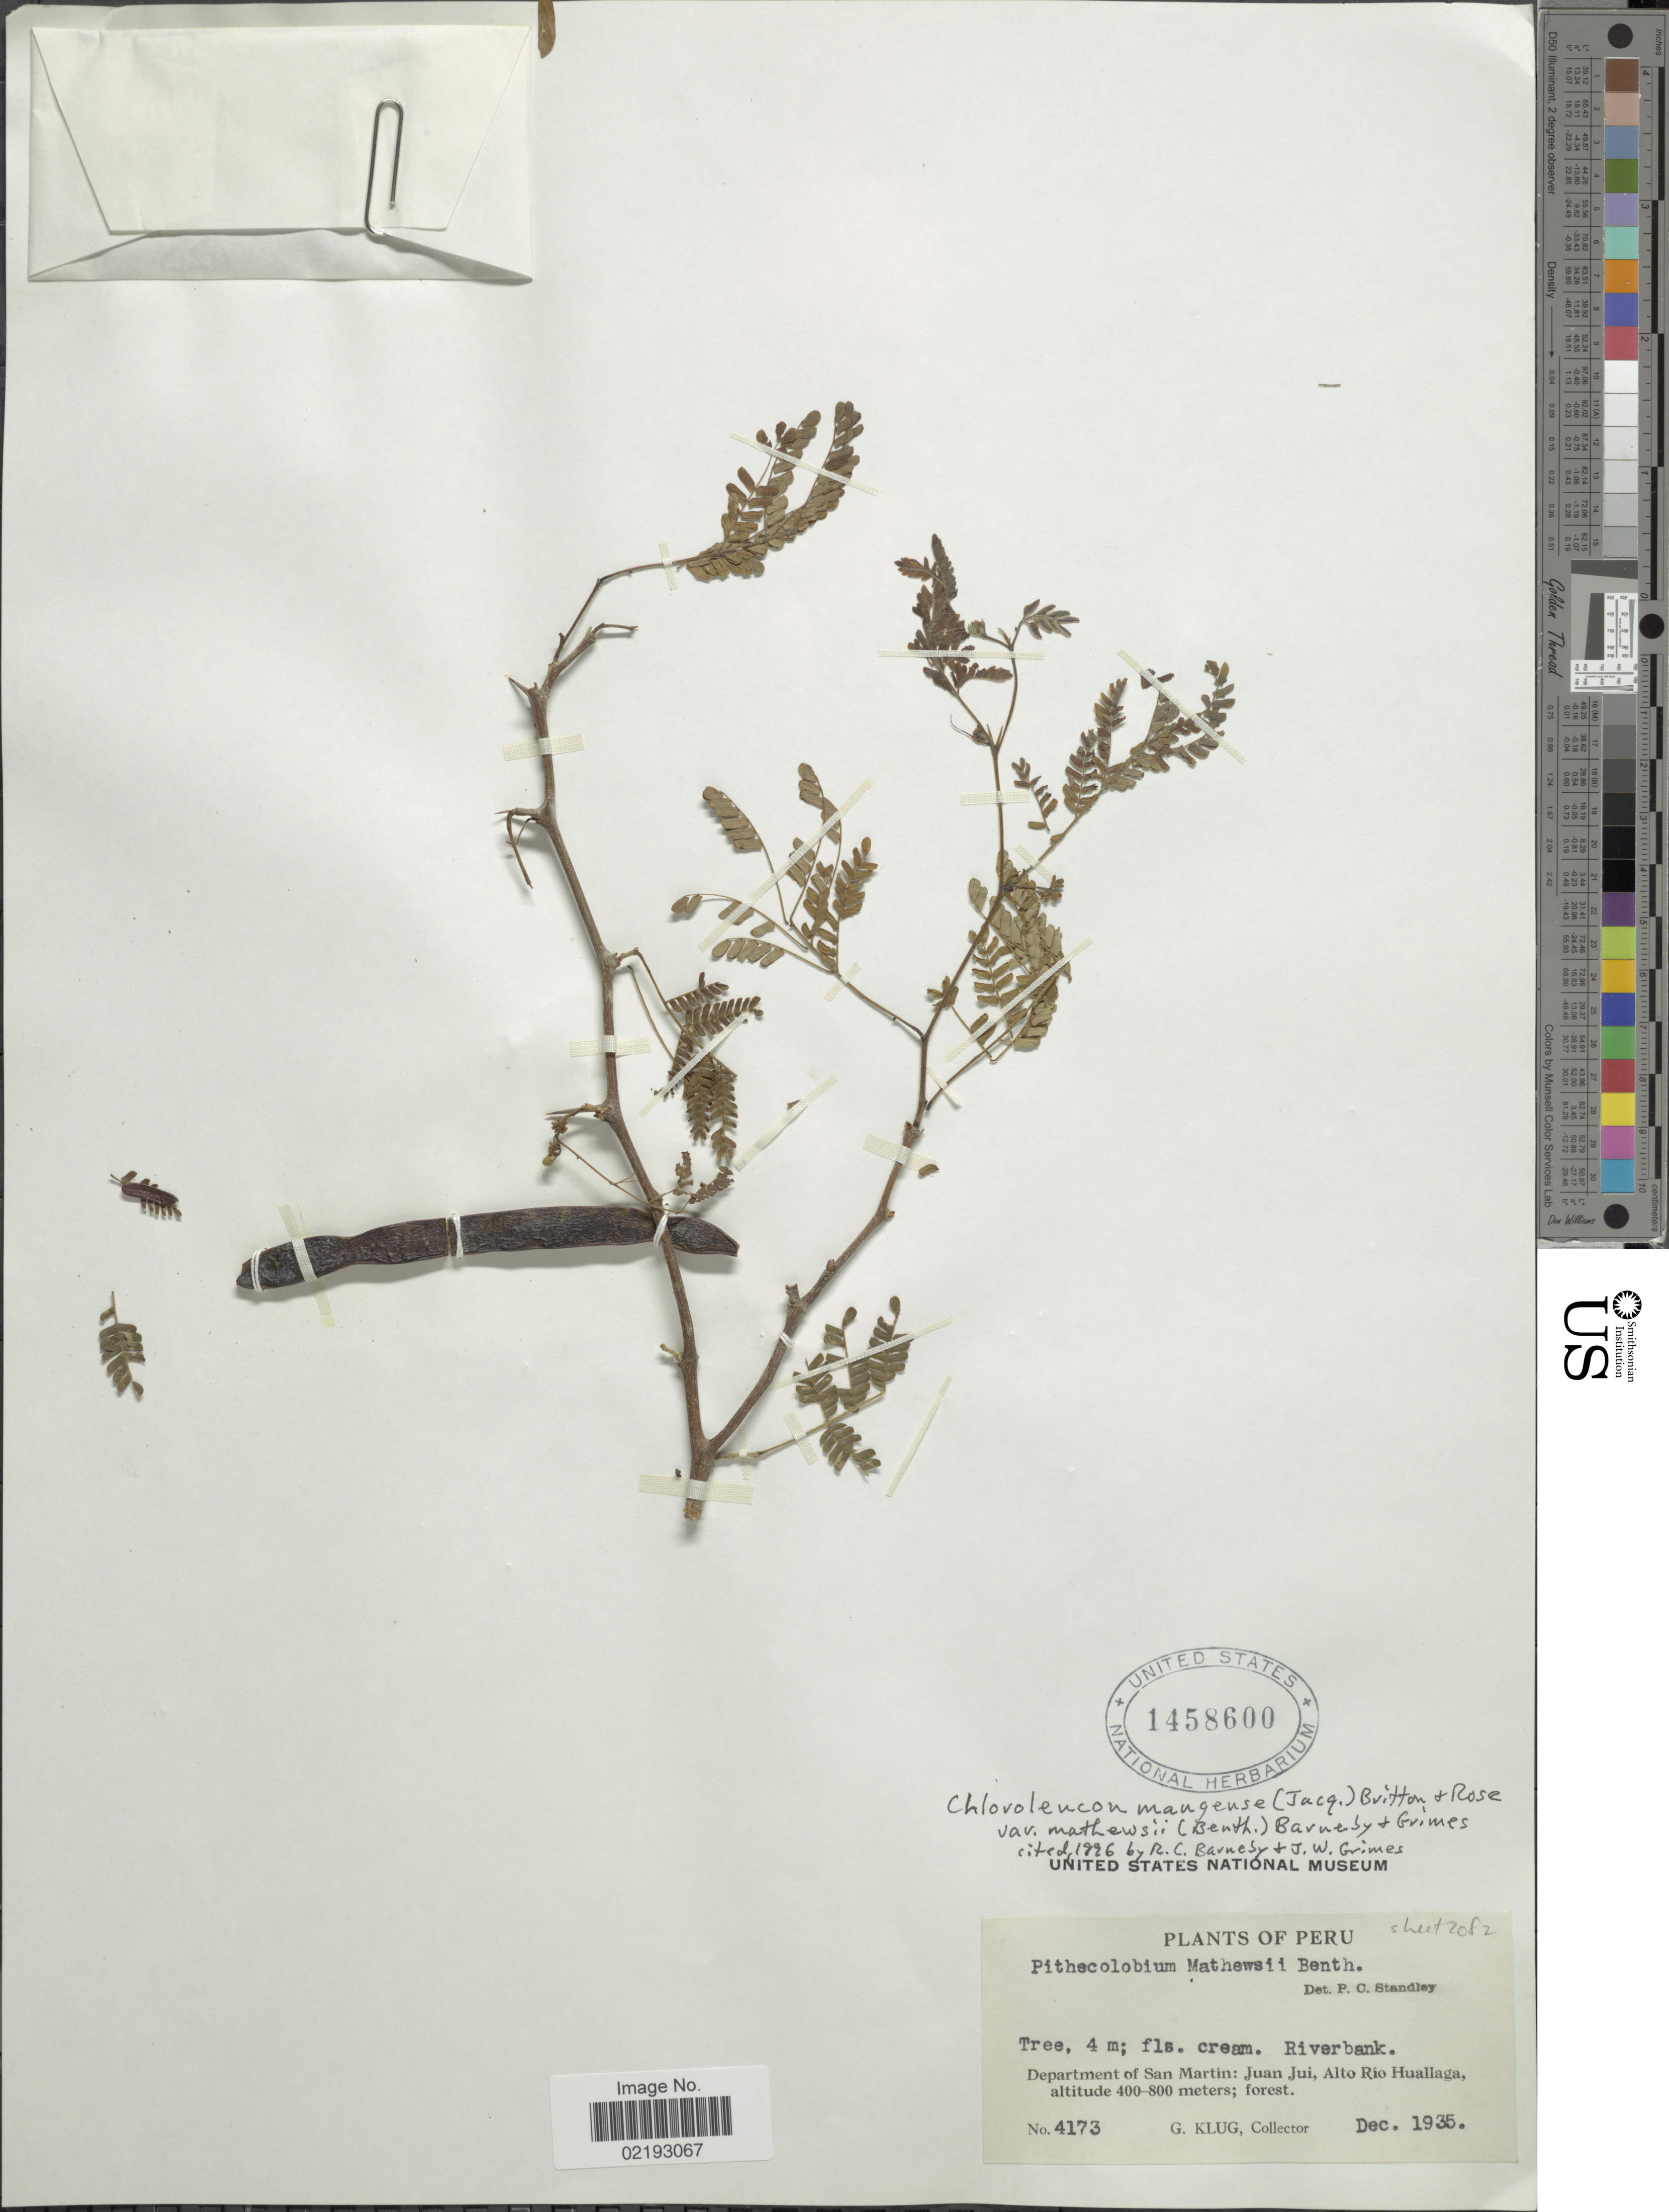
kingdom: Plantae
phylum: Tracheophyta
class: Magnoliopsida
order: Fabales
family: Fabaceae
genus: Chloroleucon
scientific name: Chloroleucon mangense var. mathewsii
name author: (Benth.) Barneby & J.W. Grimes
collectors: G. Klug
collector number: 4173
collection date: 1935-12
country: Peru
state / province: San Martín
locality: Juan Jui, Alto Rio Huallaga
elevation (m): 400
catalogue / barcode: US 1458600